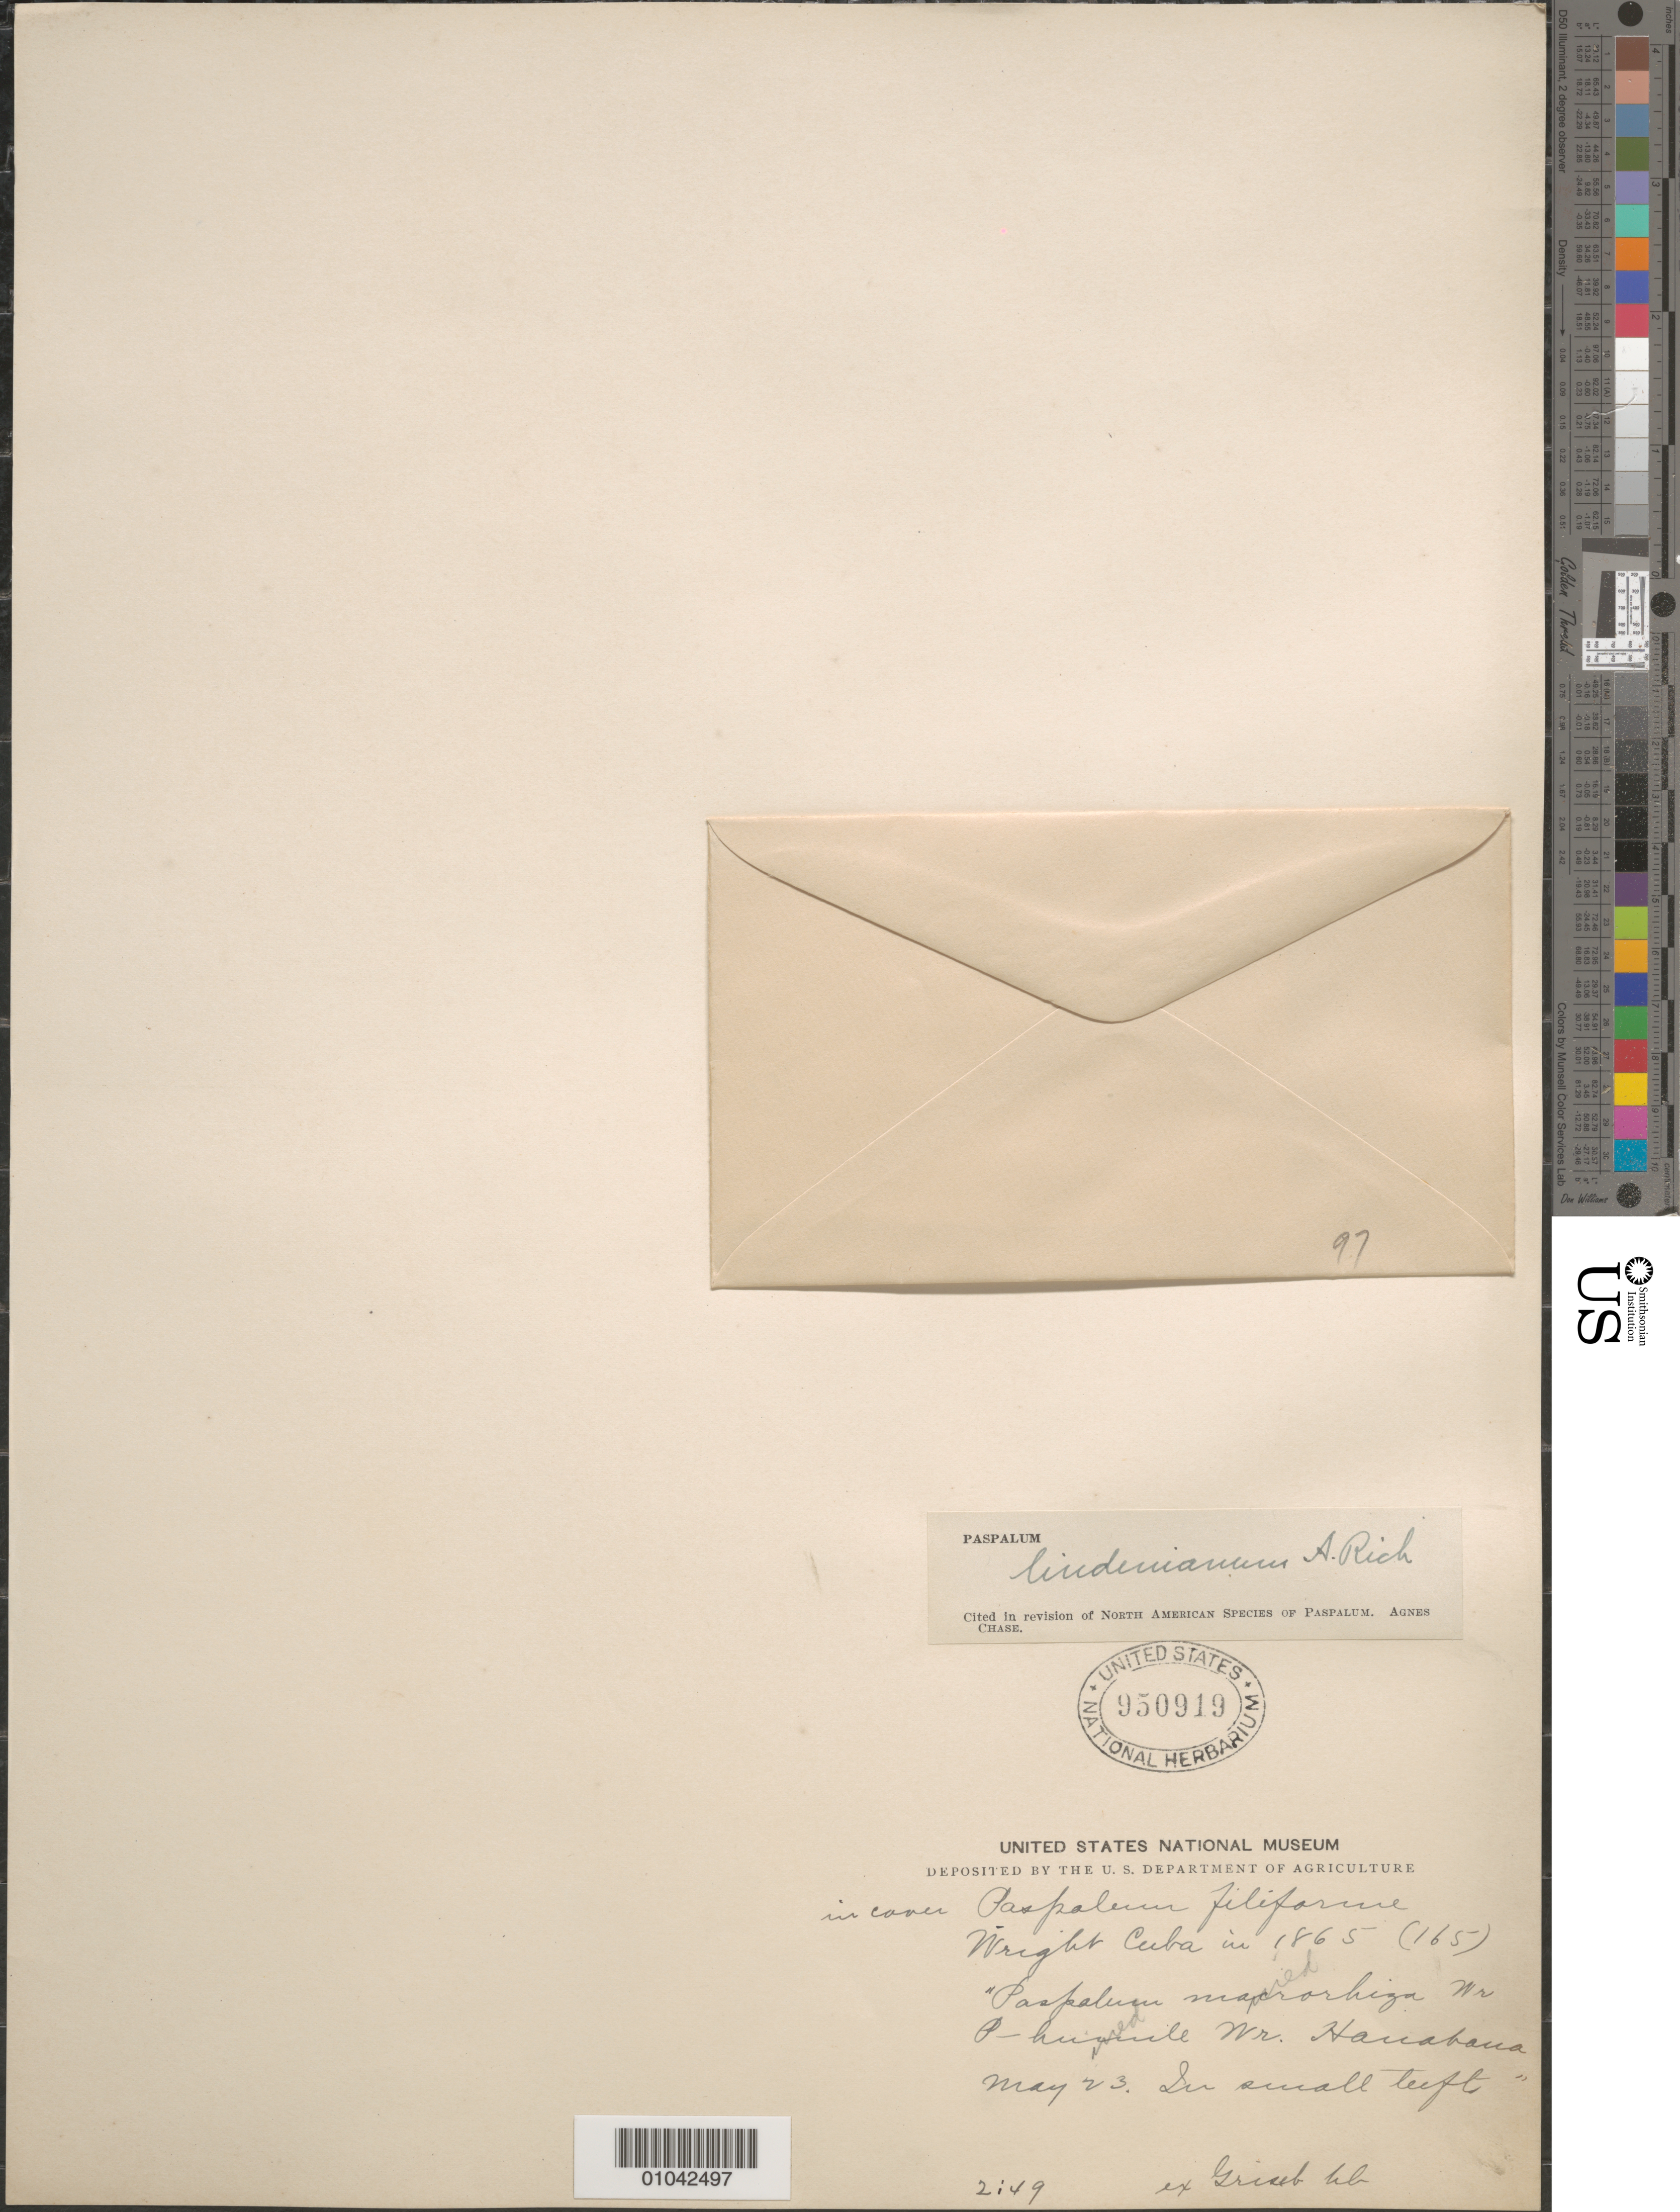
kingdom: Plantae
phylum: Tracheophyta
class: Liliopsida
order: Poales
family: Poaceae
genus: Paspalum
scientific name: Paspalum lindenianum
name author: A. Rich.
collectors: C. Wright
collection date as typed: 1865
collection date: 1865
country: Cuba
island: Cuba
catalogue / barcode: US 950919